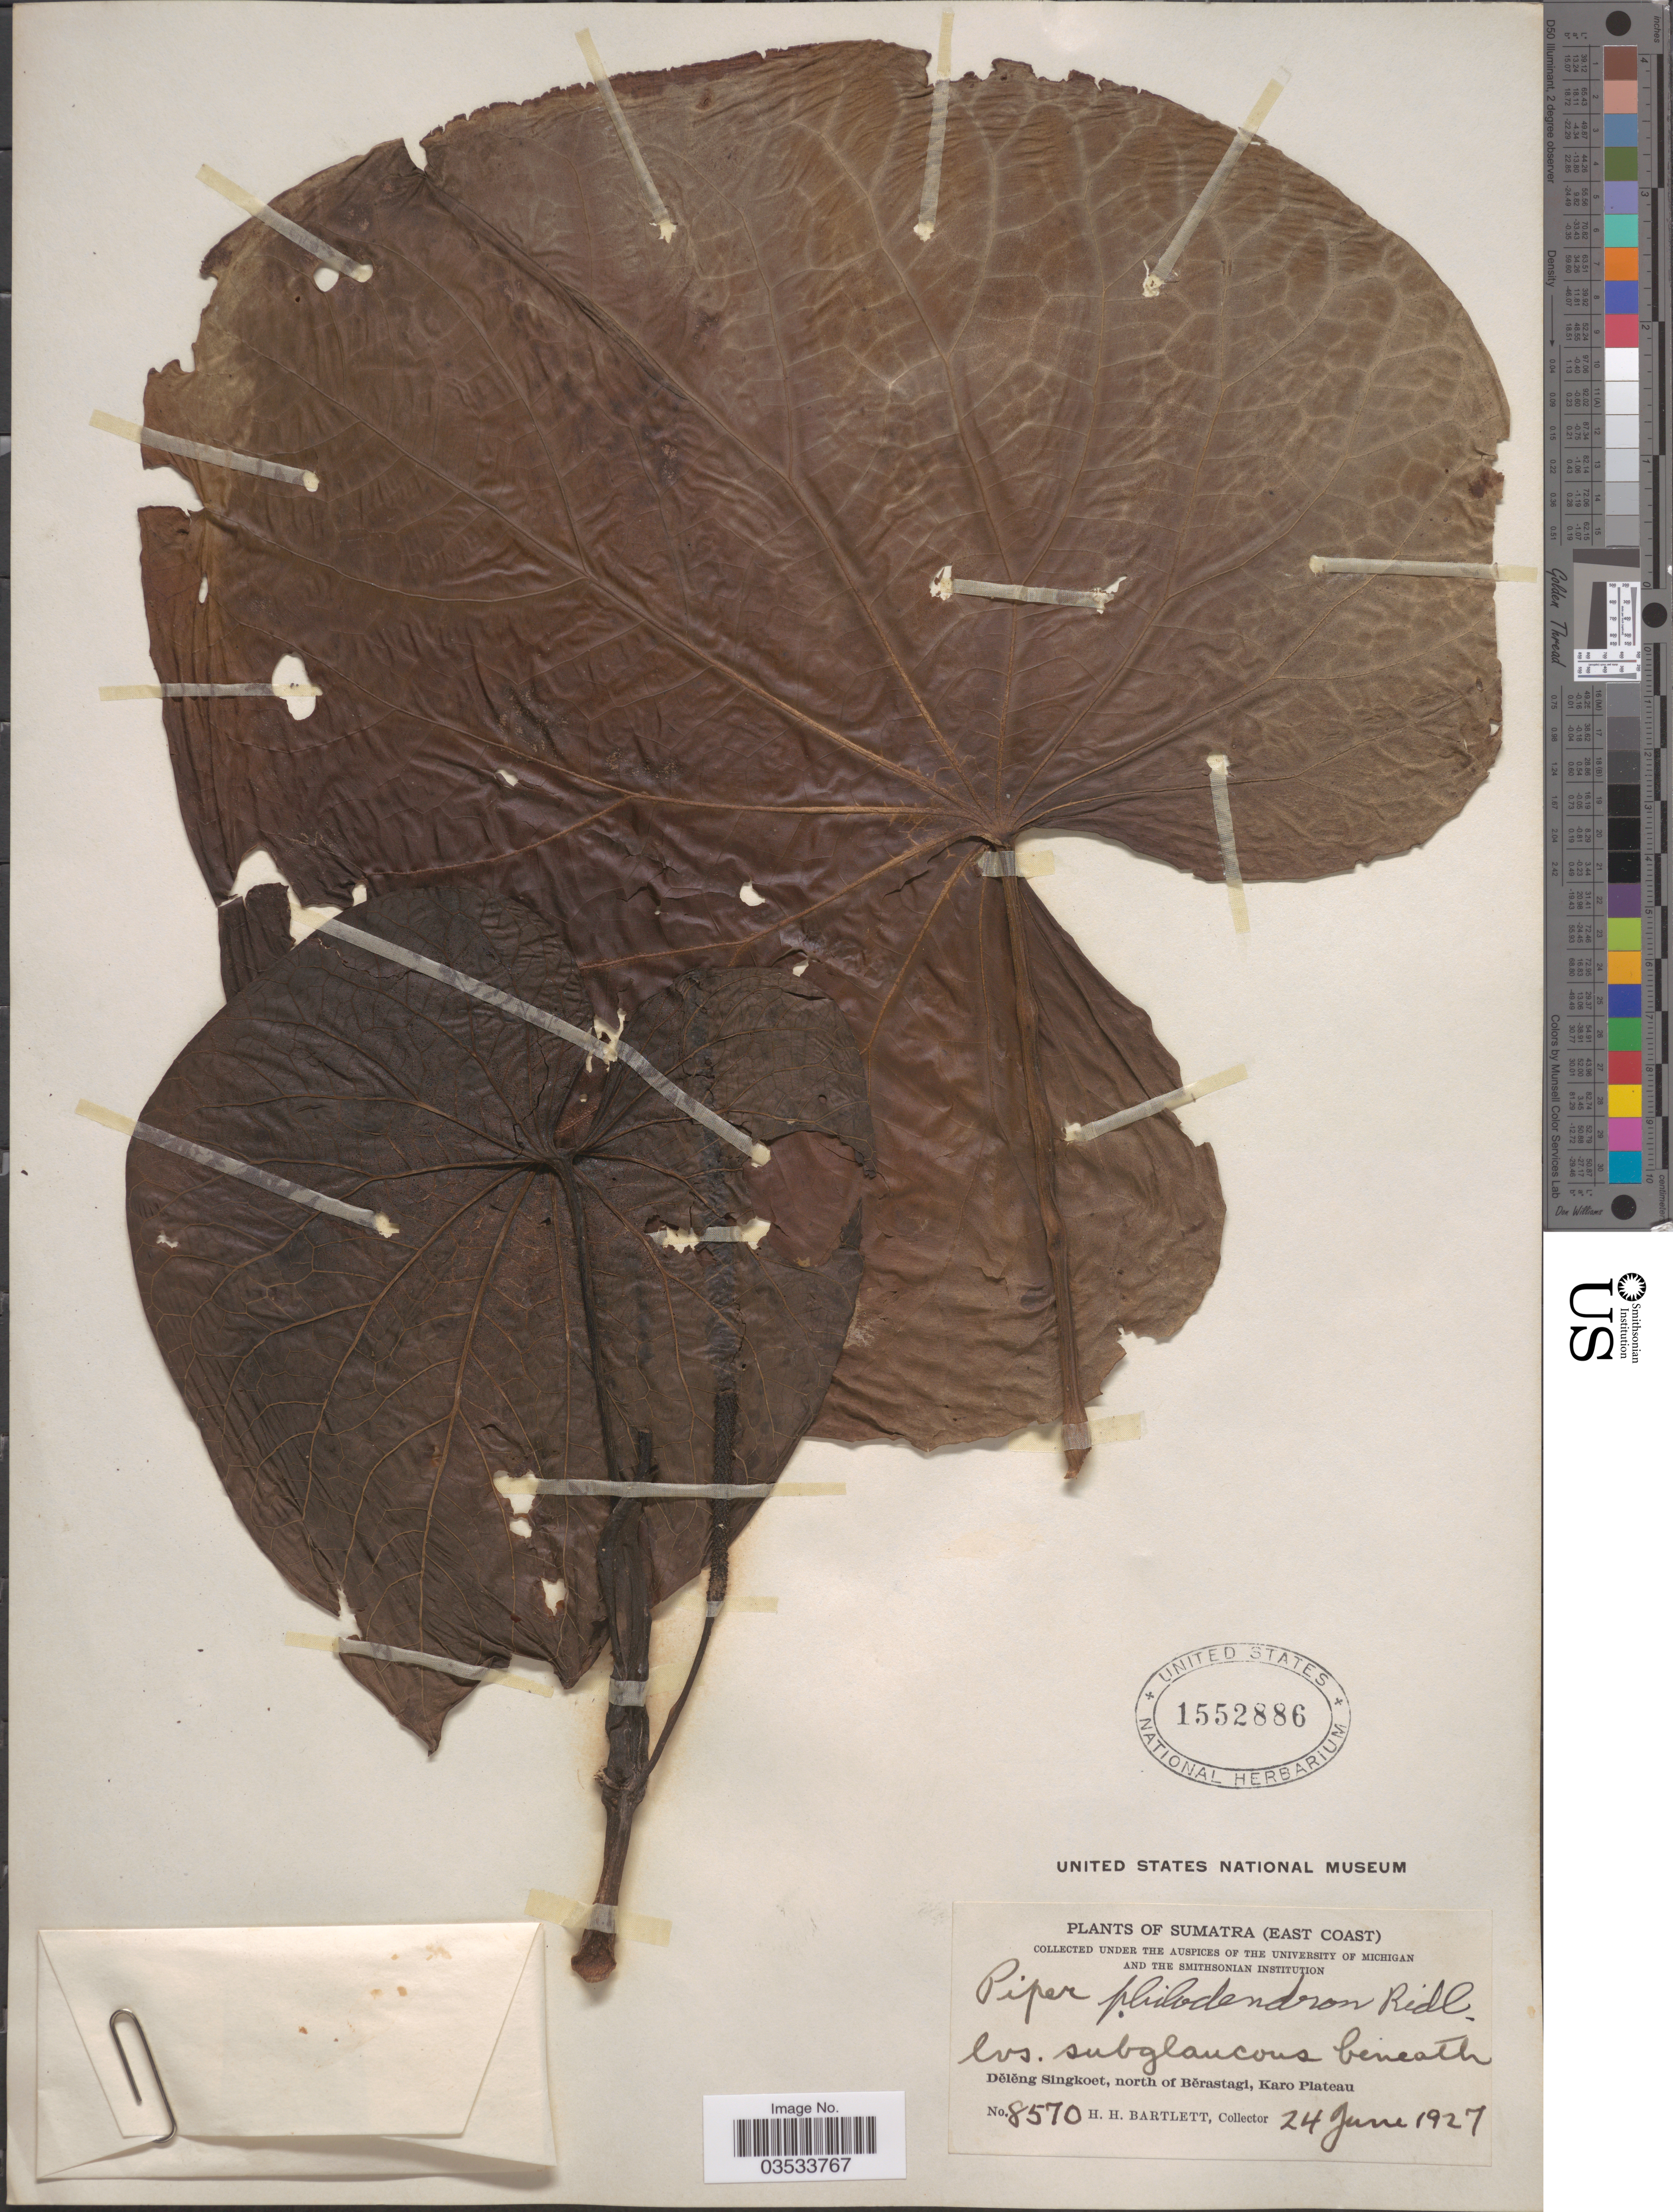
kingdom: Plantae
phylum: Tracheophyta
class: Magnoliopsida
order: Piperales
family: Piperaceae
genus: Piper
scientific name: Piper philodendron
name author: Ridl.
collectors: H. H. Bartlett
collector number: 8570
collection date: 1927-06-24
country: Indonesia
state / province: Sumatra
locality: East Coast. Dĕlĕng Singkoet, north of Bĕrastagi, Karo Plateau.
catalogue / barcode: US 1552886